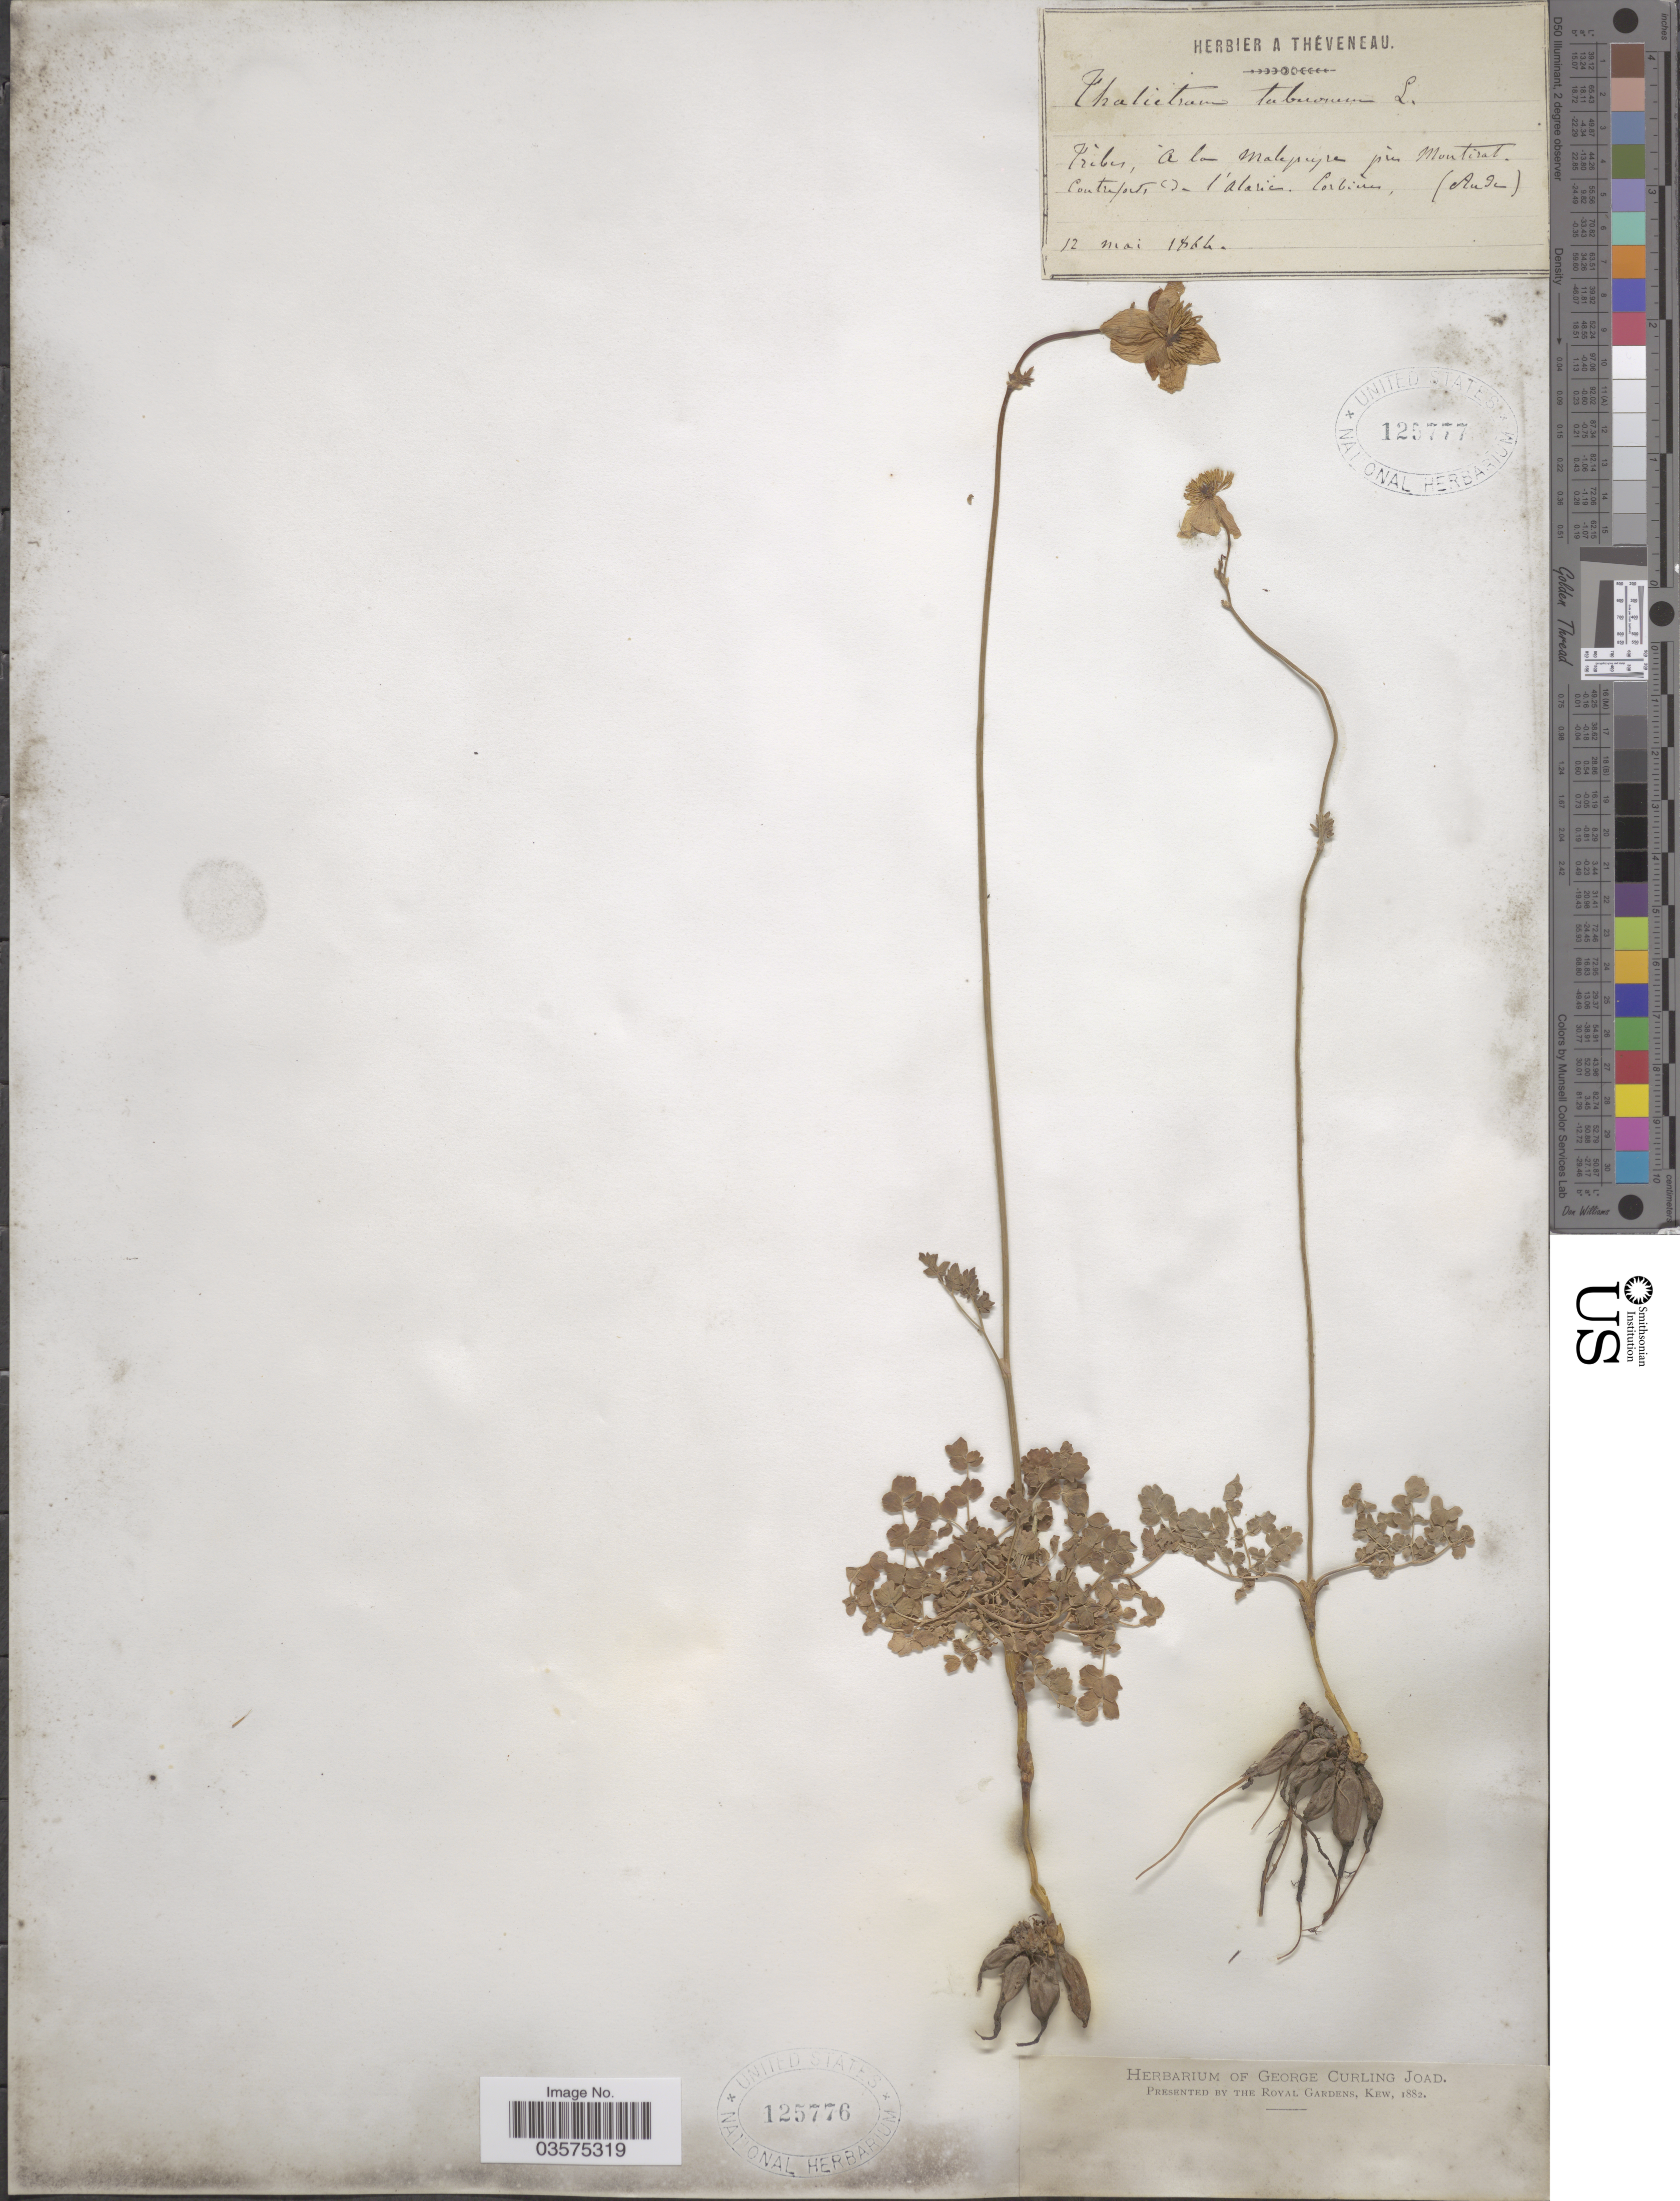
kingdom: Plantae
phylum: Tracheophyta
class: Magnoliopsida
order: Ranunculales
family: Ranunculaceae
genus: Thalictrum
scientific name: Thalictrum tuberosum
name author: L.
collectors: ex herb. George Curling Joad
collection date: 1882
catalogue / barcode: US 125776-2